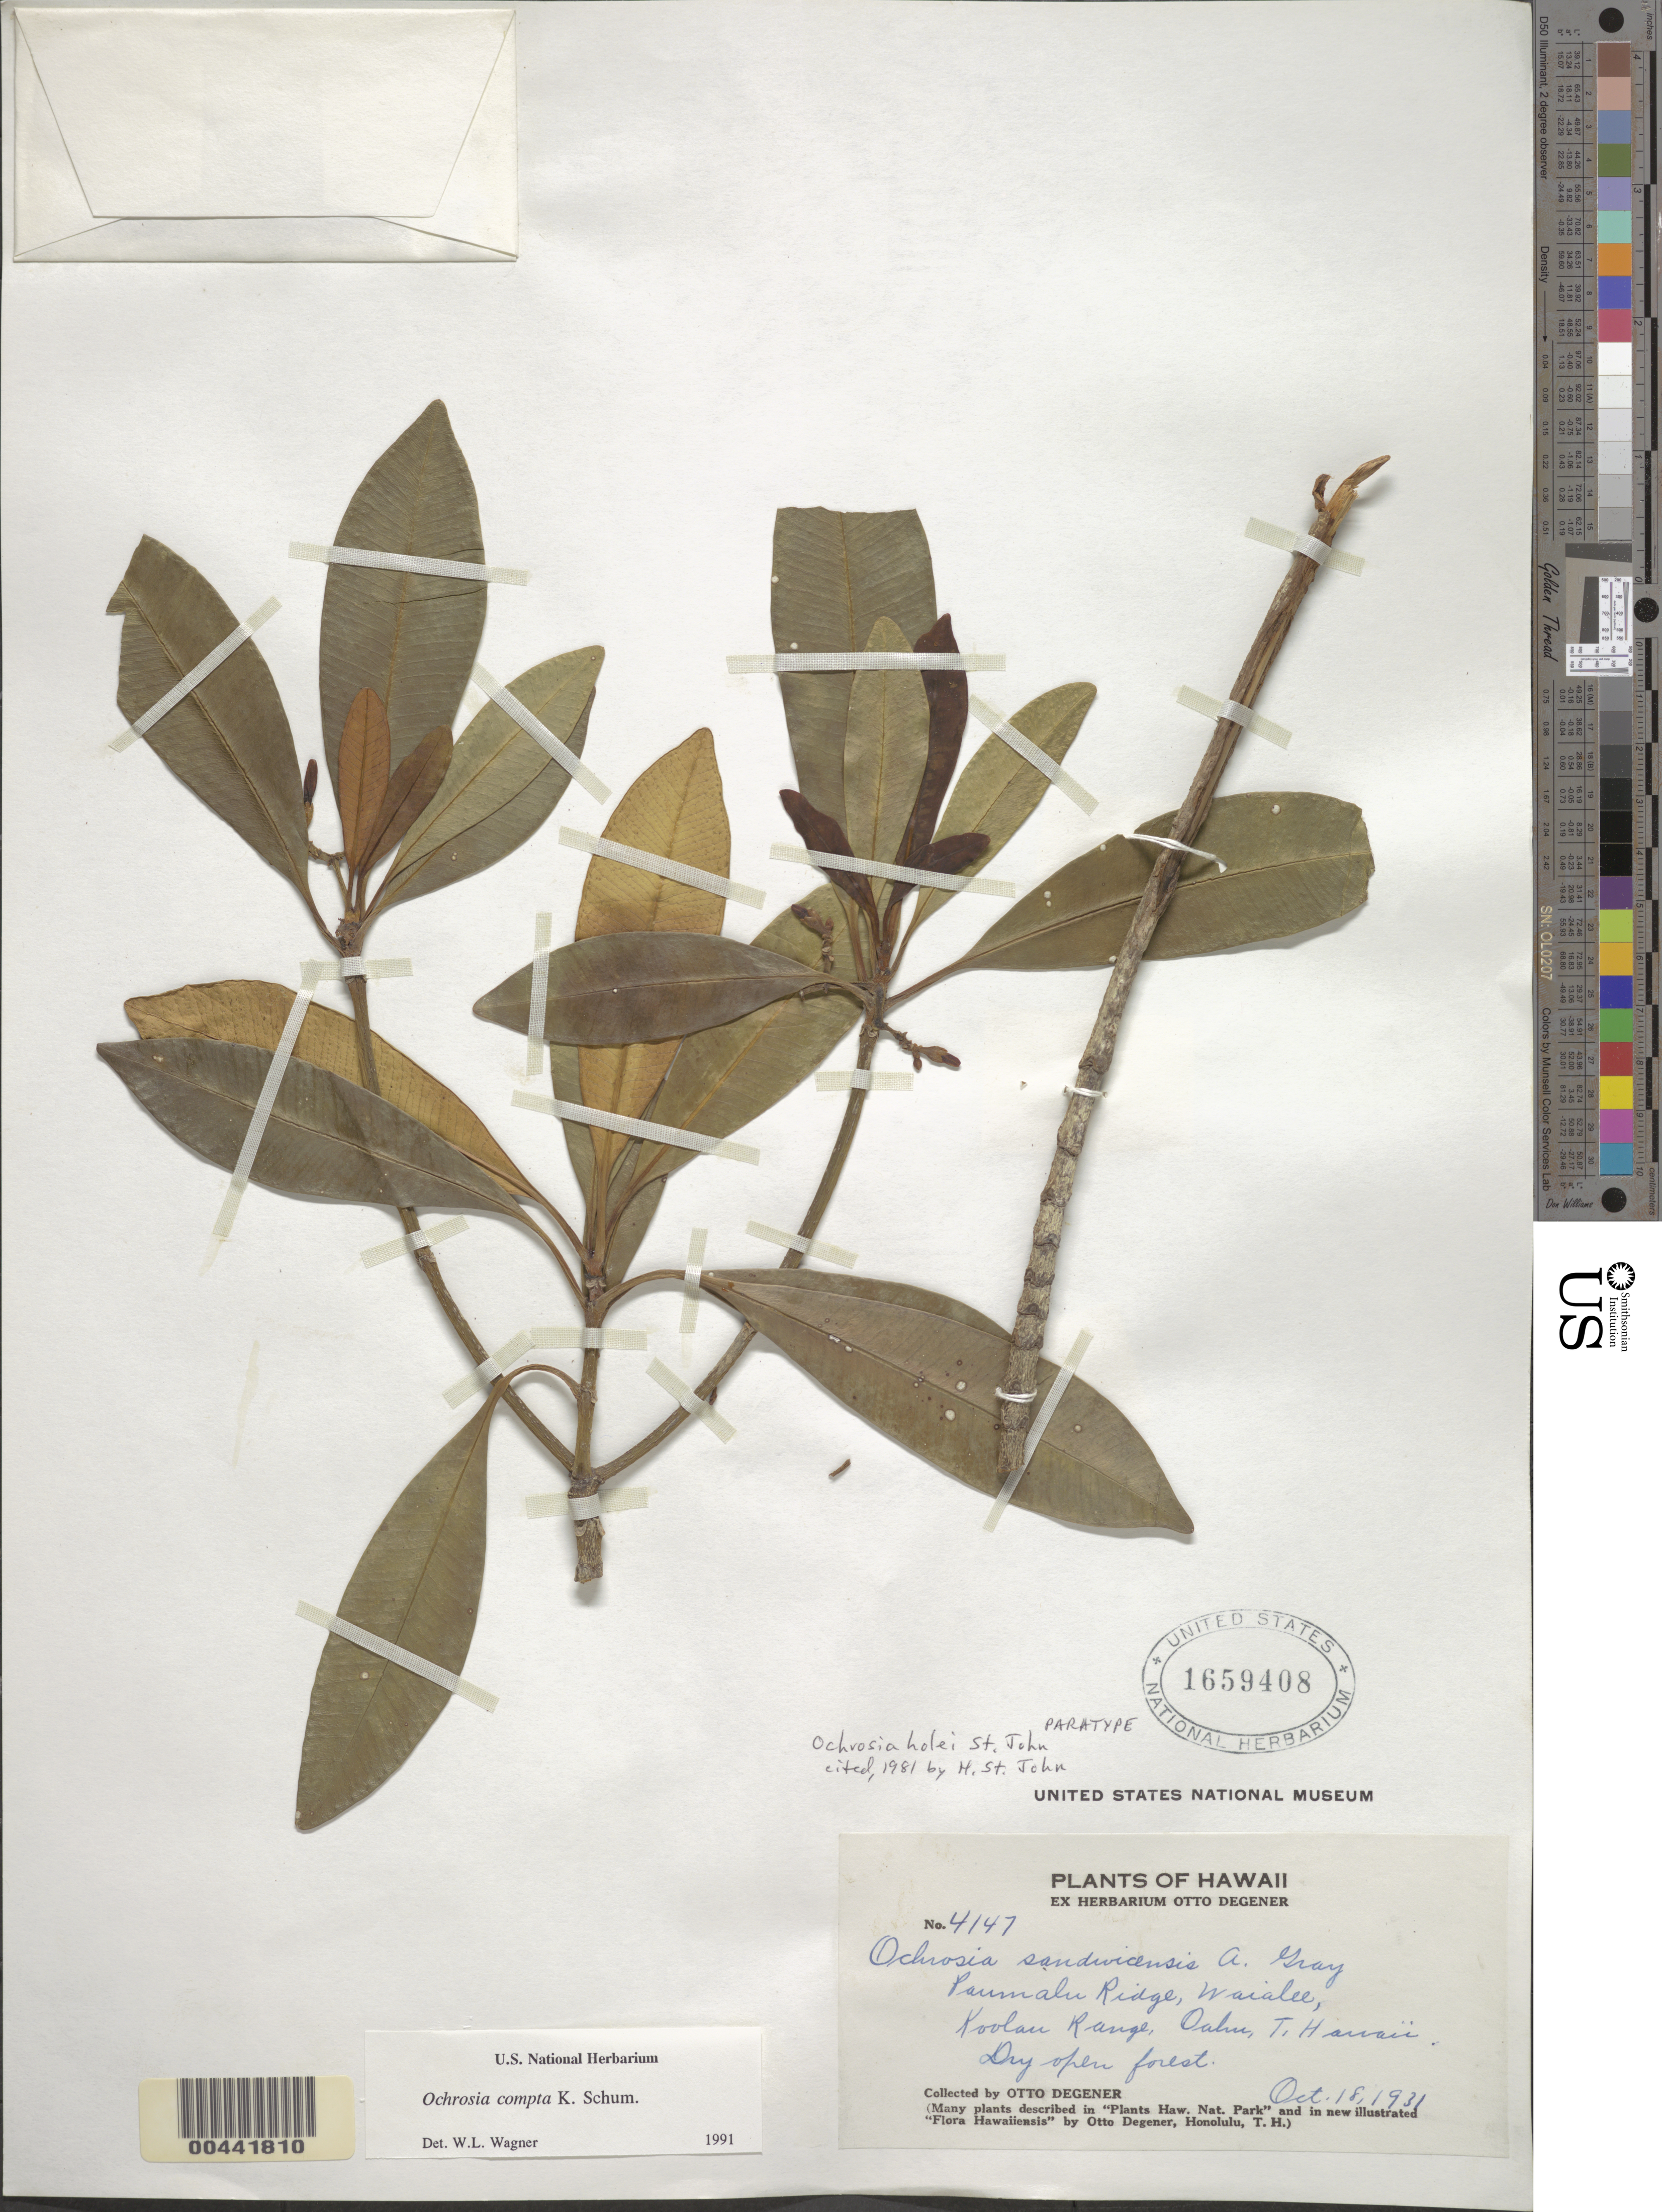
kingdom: Plantae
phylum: Tracheophyta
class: Magnoliopsida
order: Gentianales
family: Apocynaceae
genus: Ochrosia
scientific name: Ochrosia compta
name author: K. Schum.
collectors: O. Degener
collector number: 4147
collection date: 1931-10-18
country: United States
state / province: Hawaii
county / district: Honolulu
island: Oahu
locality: Paumalu Ridge, Waialee, Koolau Range, Oahu, T. Hawaii.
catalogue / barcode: US 1659408